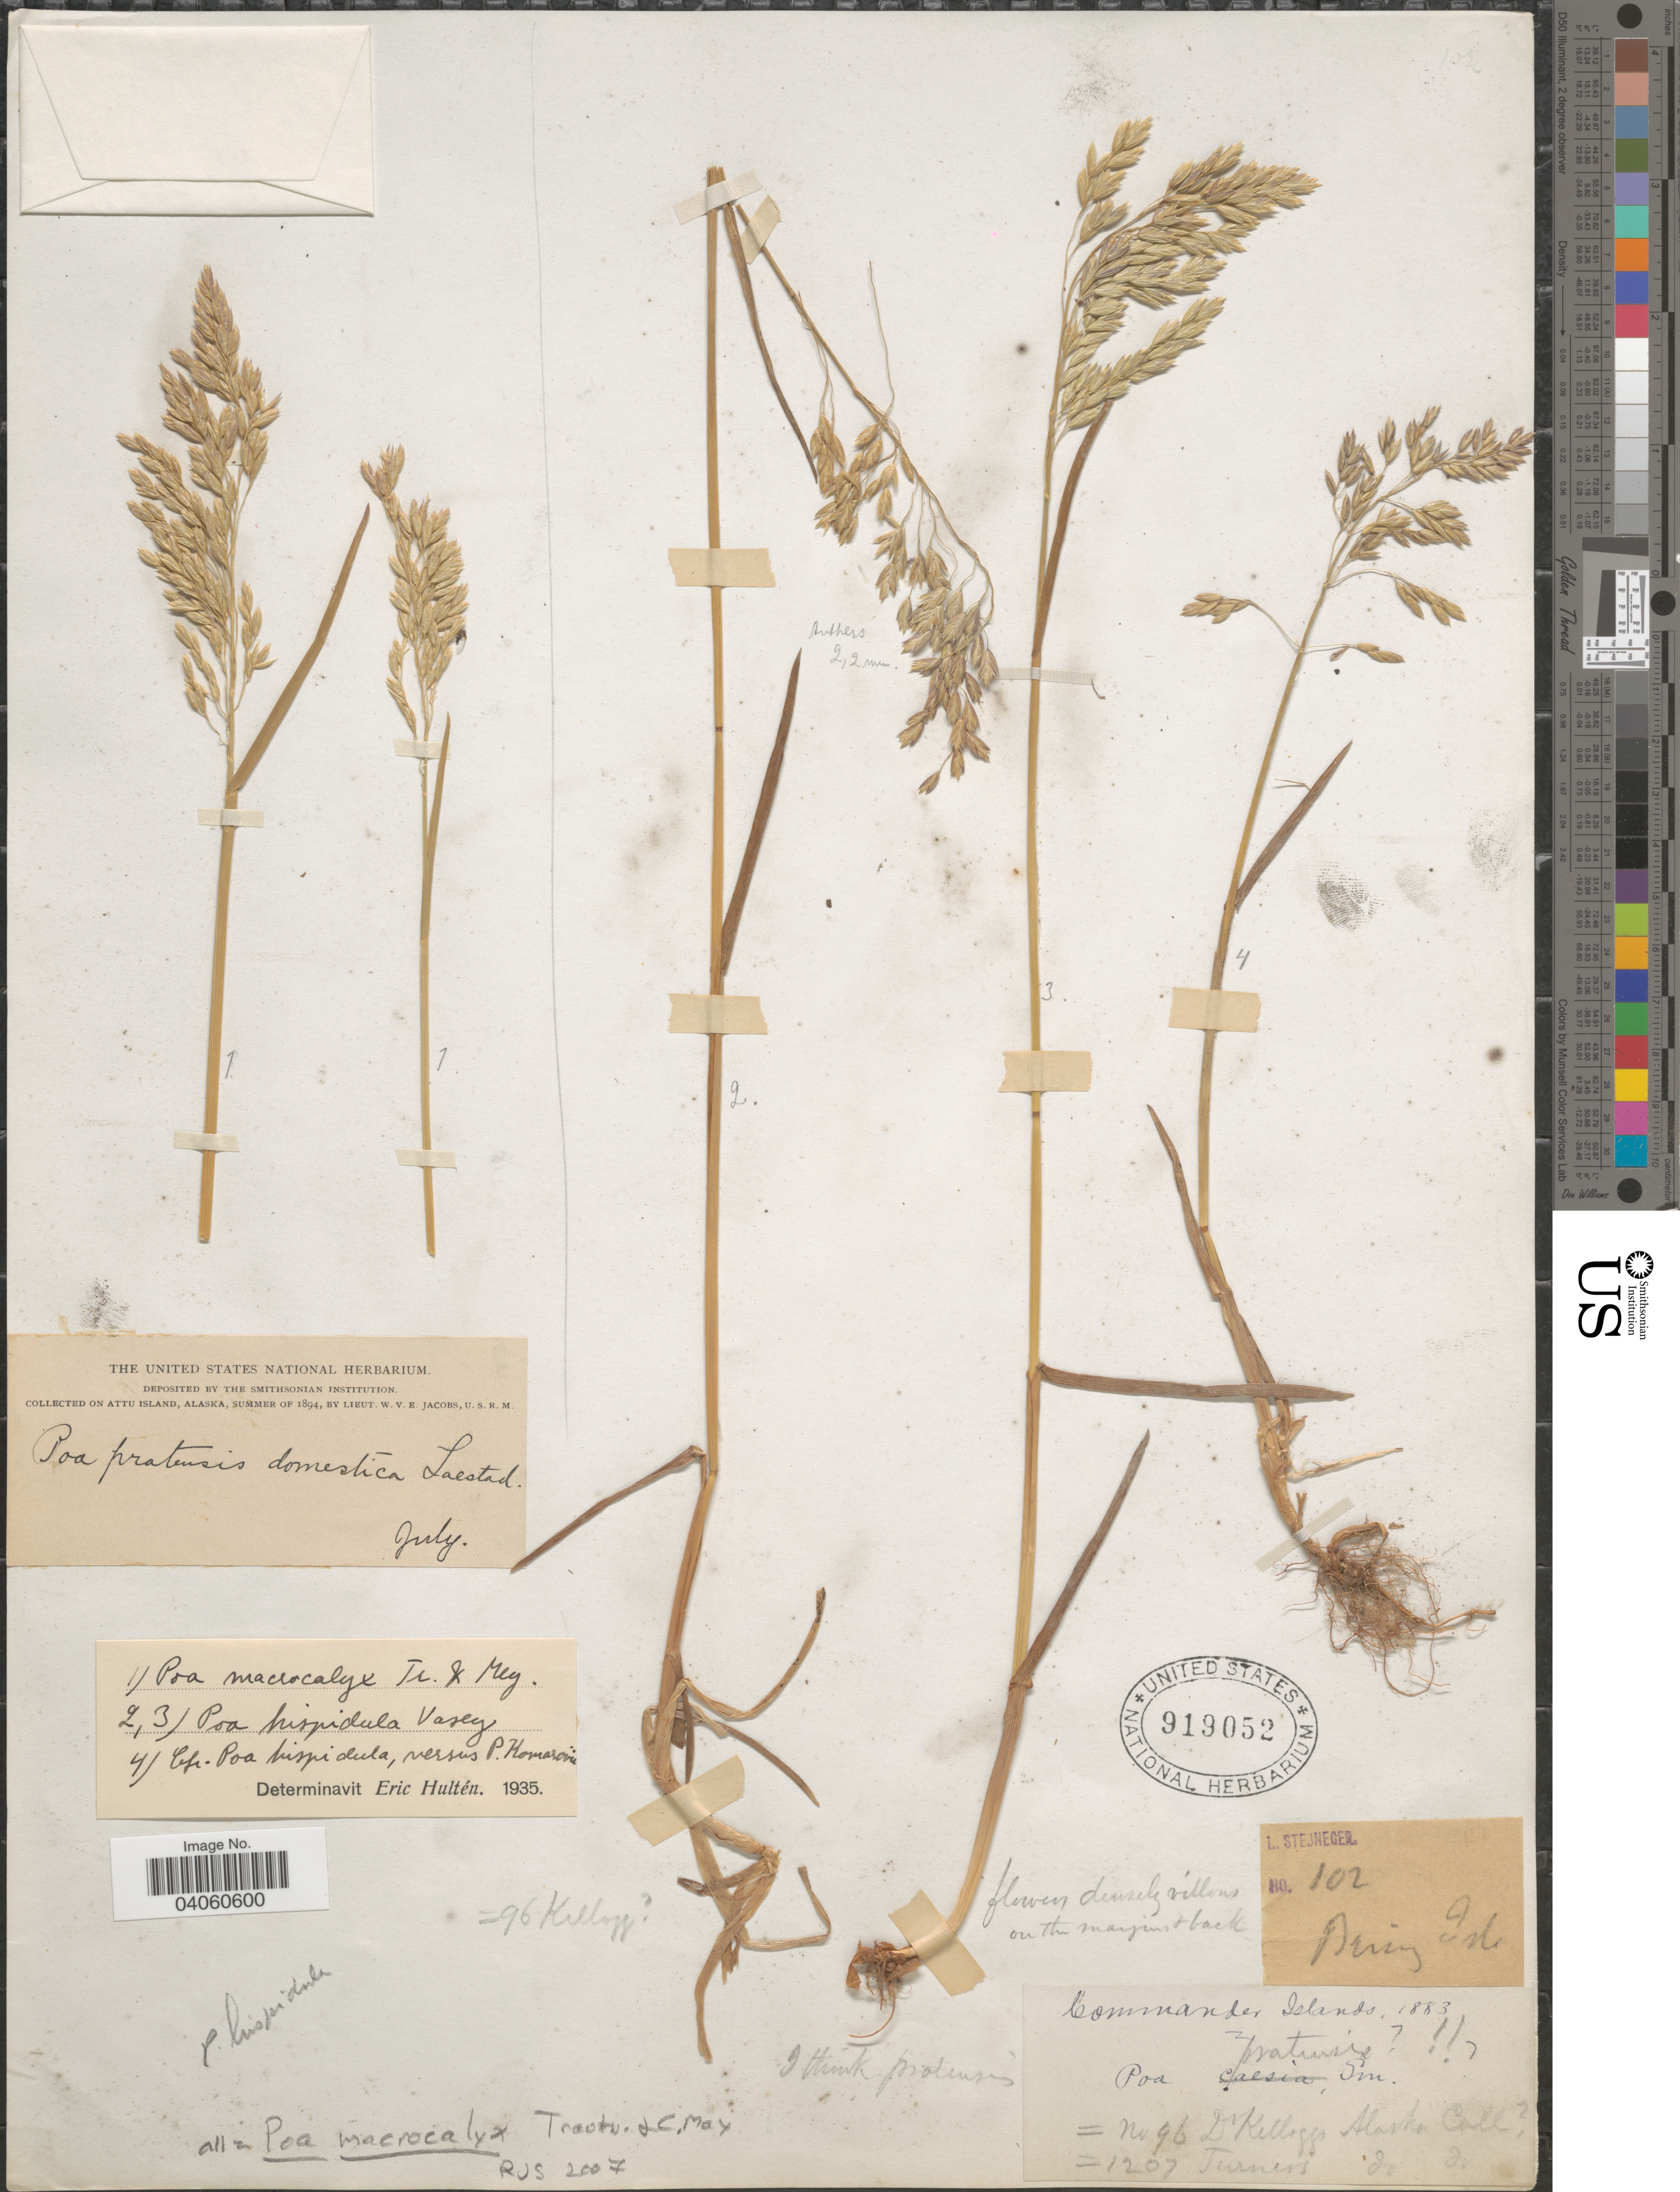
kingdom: Plantae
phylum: Tracheophyta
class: Liliopsida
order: Poales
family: Poaceae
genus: Poa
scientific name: Poa macrocalyx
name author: Trautv. & C.A. Mey.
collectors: L. Stejneger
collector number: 102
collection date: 1883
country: Russian Federation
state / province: Kamchatka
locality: Bering Isl. Commander Islands.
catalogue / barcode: US 919052-2